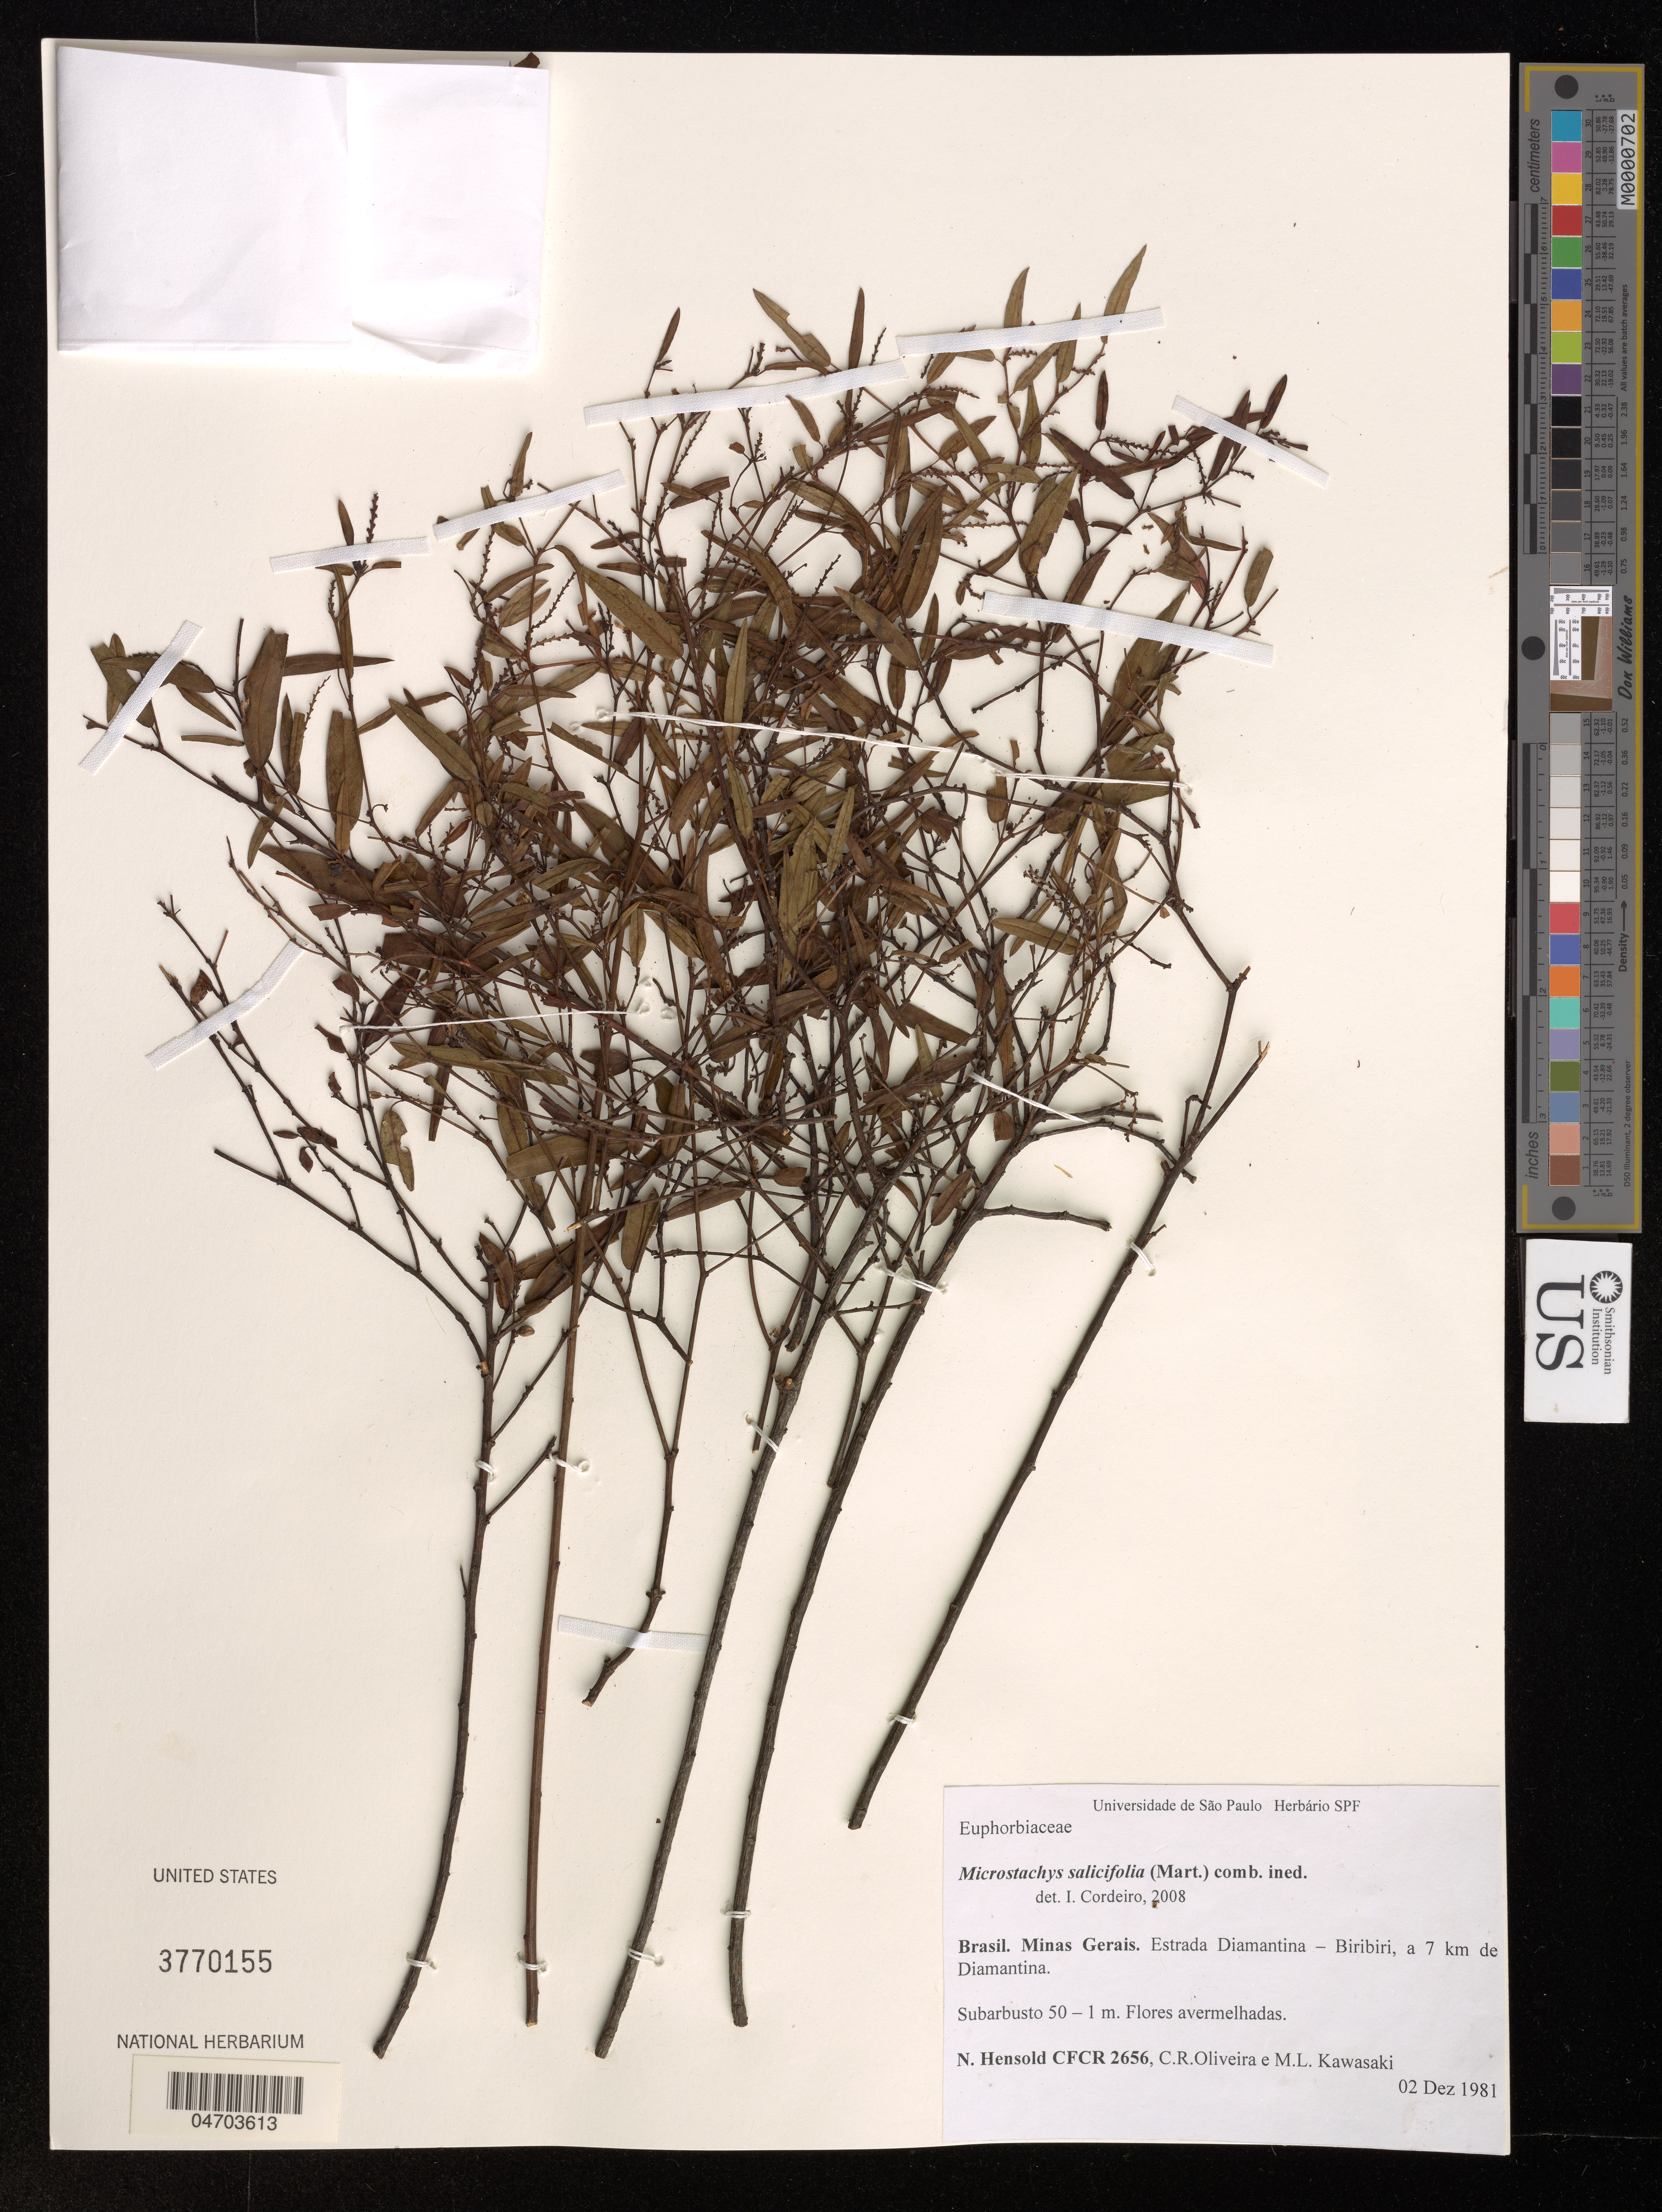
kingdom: Plantae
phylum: Tracheophyta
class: Magnoliopsida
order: Malpighiales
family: Euphorbiaceae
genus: Microstachys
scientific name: Microstachys salicifolia (Mart.) comb. ined.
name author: (Mart.) M.J. Silva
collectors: N. Hensold & C. Oliveira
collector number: CFCR 2656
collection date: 1981-12-02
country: Brazil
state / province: Minas Gerais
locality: Estrada Diamantina - Biribiri, a 7 km de Diamantina.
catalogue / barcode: US 3770155